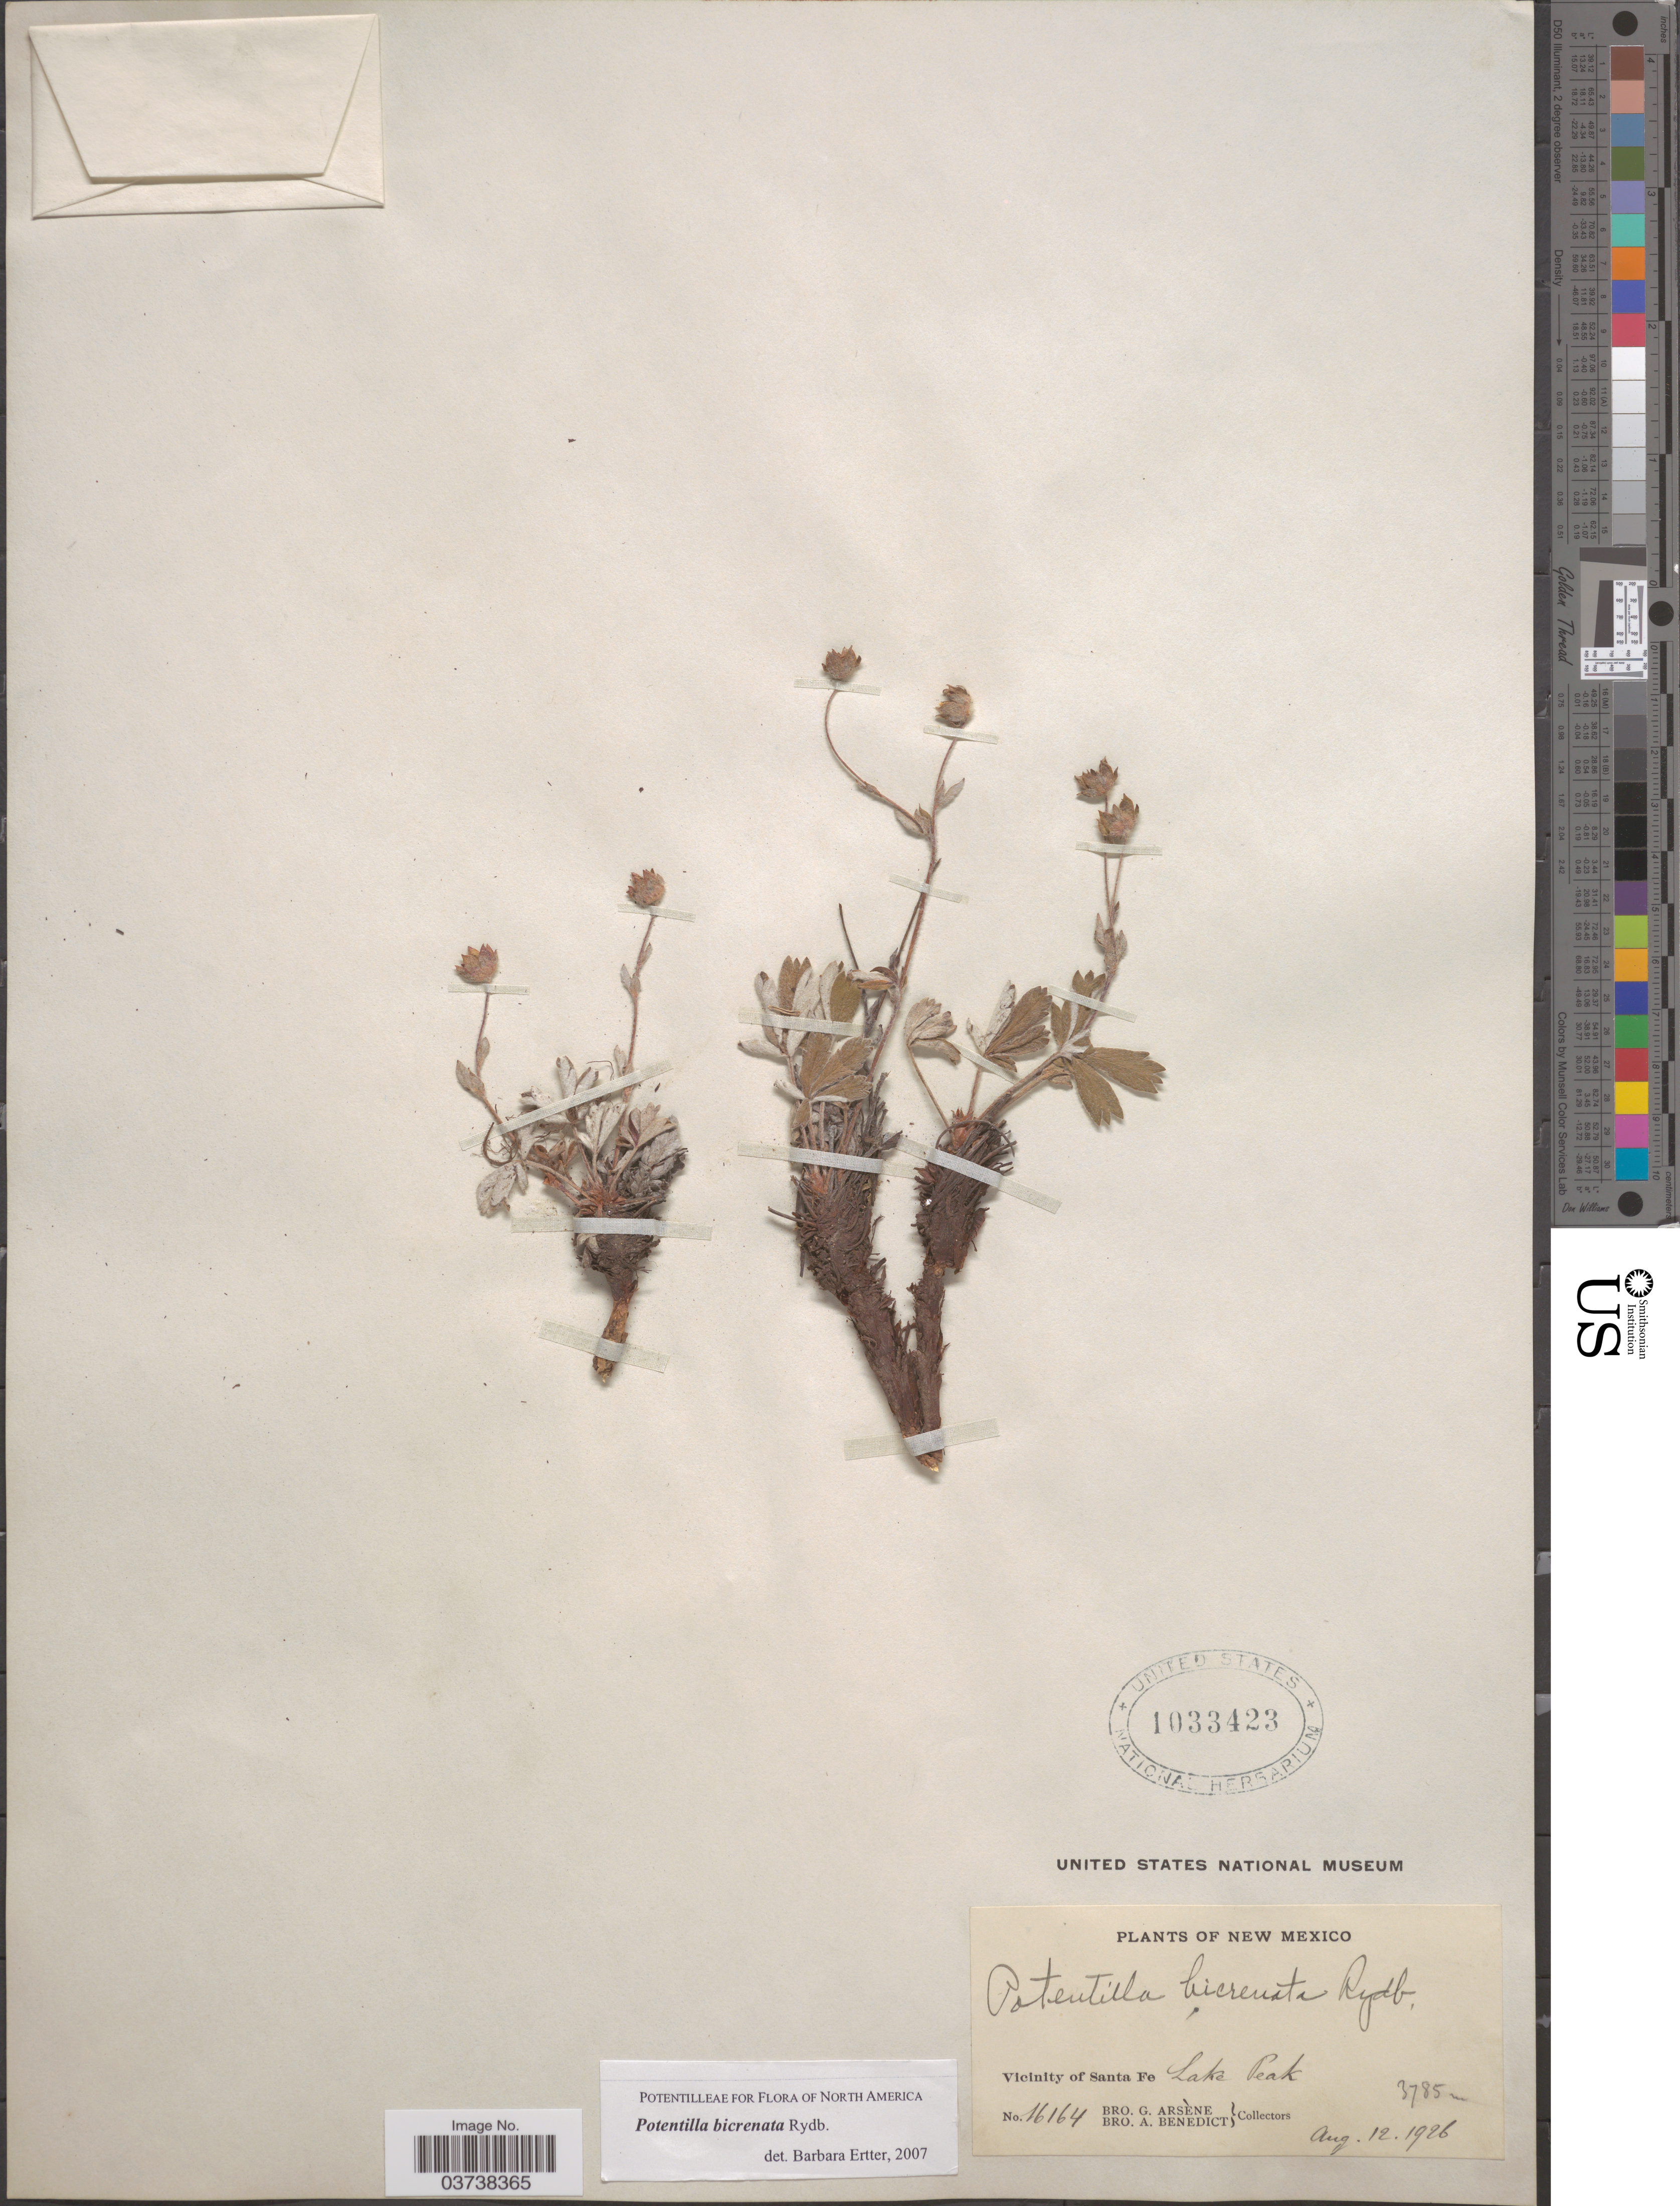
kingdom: Plantae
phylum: Tracheophyta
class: Magnoliopsida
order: Rosales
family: Rosaceae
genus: Potentilla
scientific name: Potentilla bicrenata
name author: Rydb.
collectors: Bro. G. Arsène & Bro. A. Benedict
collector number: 16164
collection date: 1926-08-12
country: United States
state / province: New Mexico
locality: Vicinity of Santa Fe. Lake Peak.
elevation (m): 3785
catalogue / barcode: US 1033423